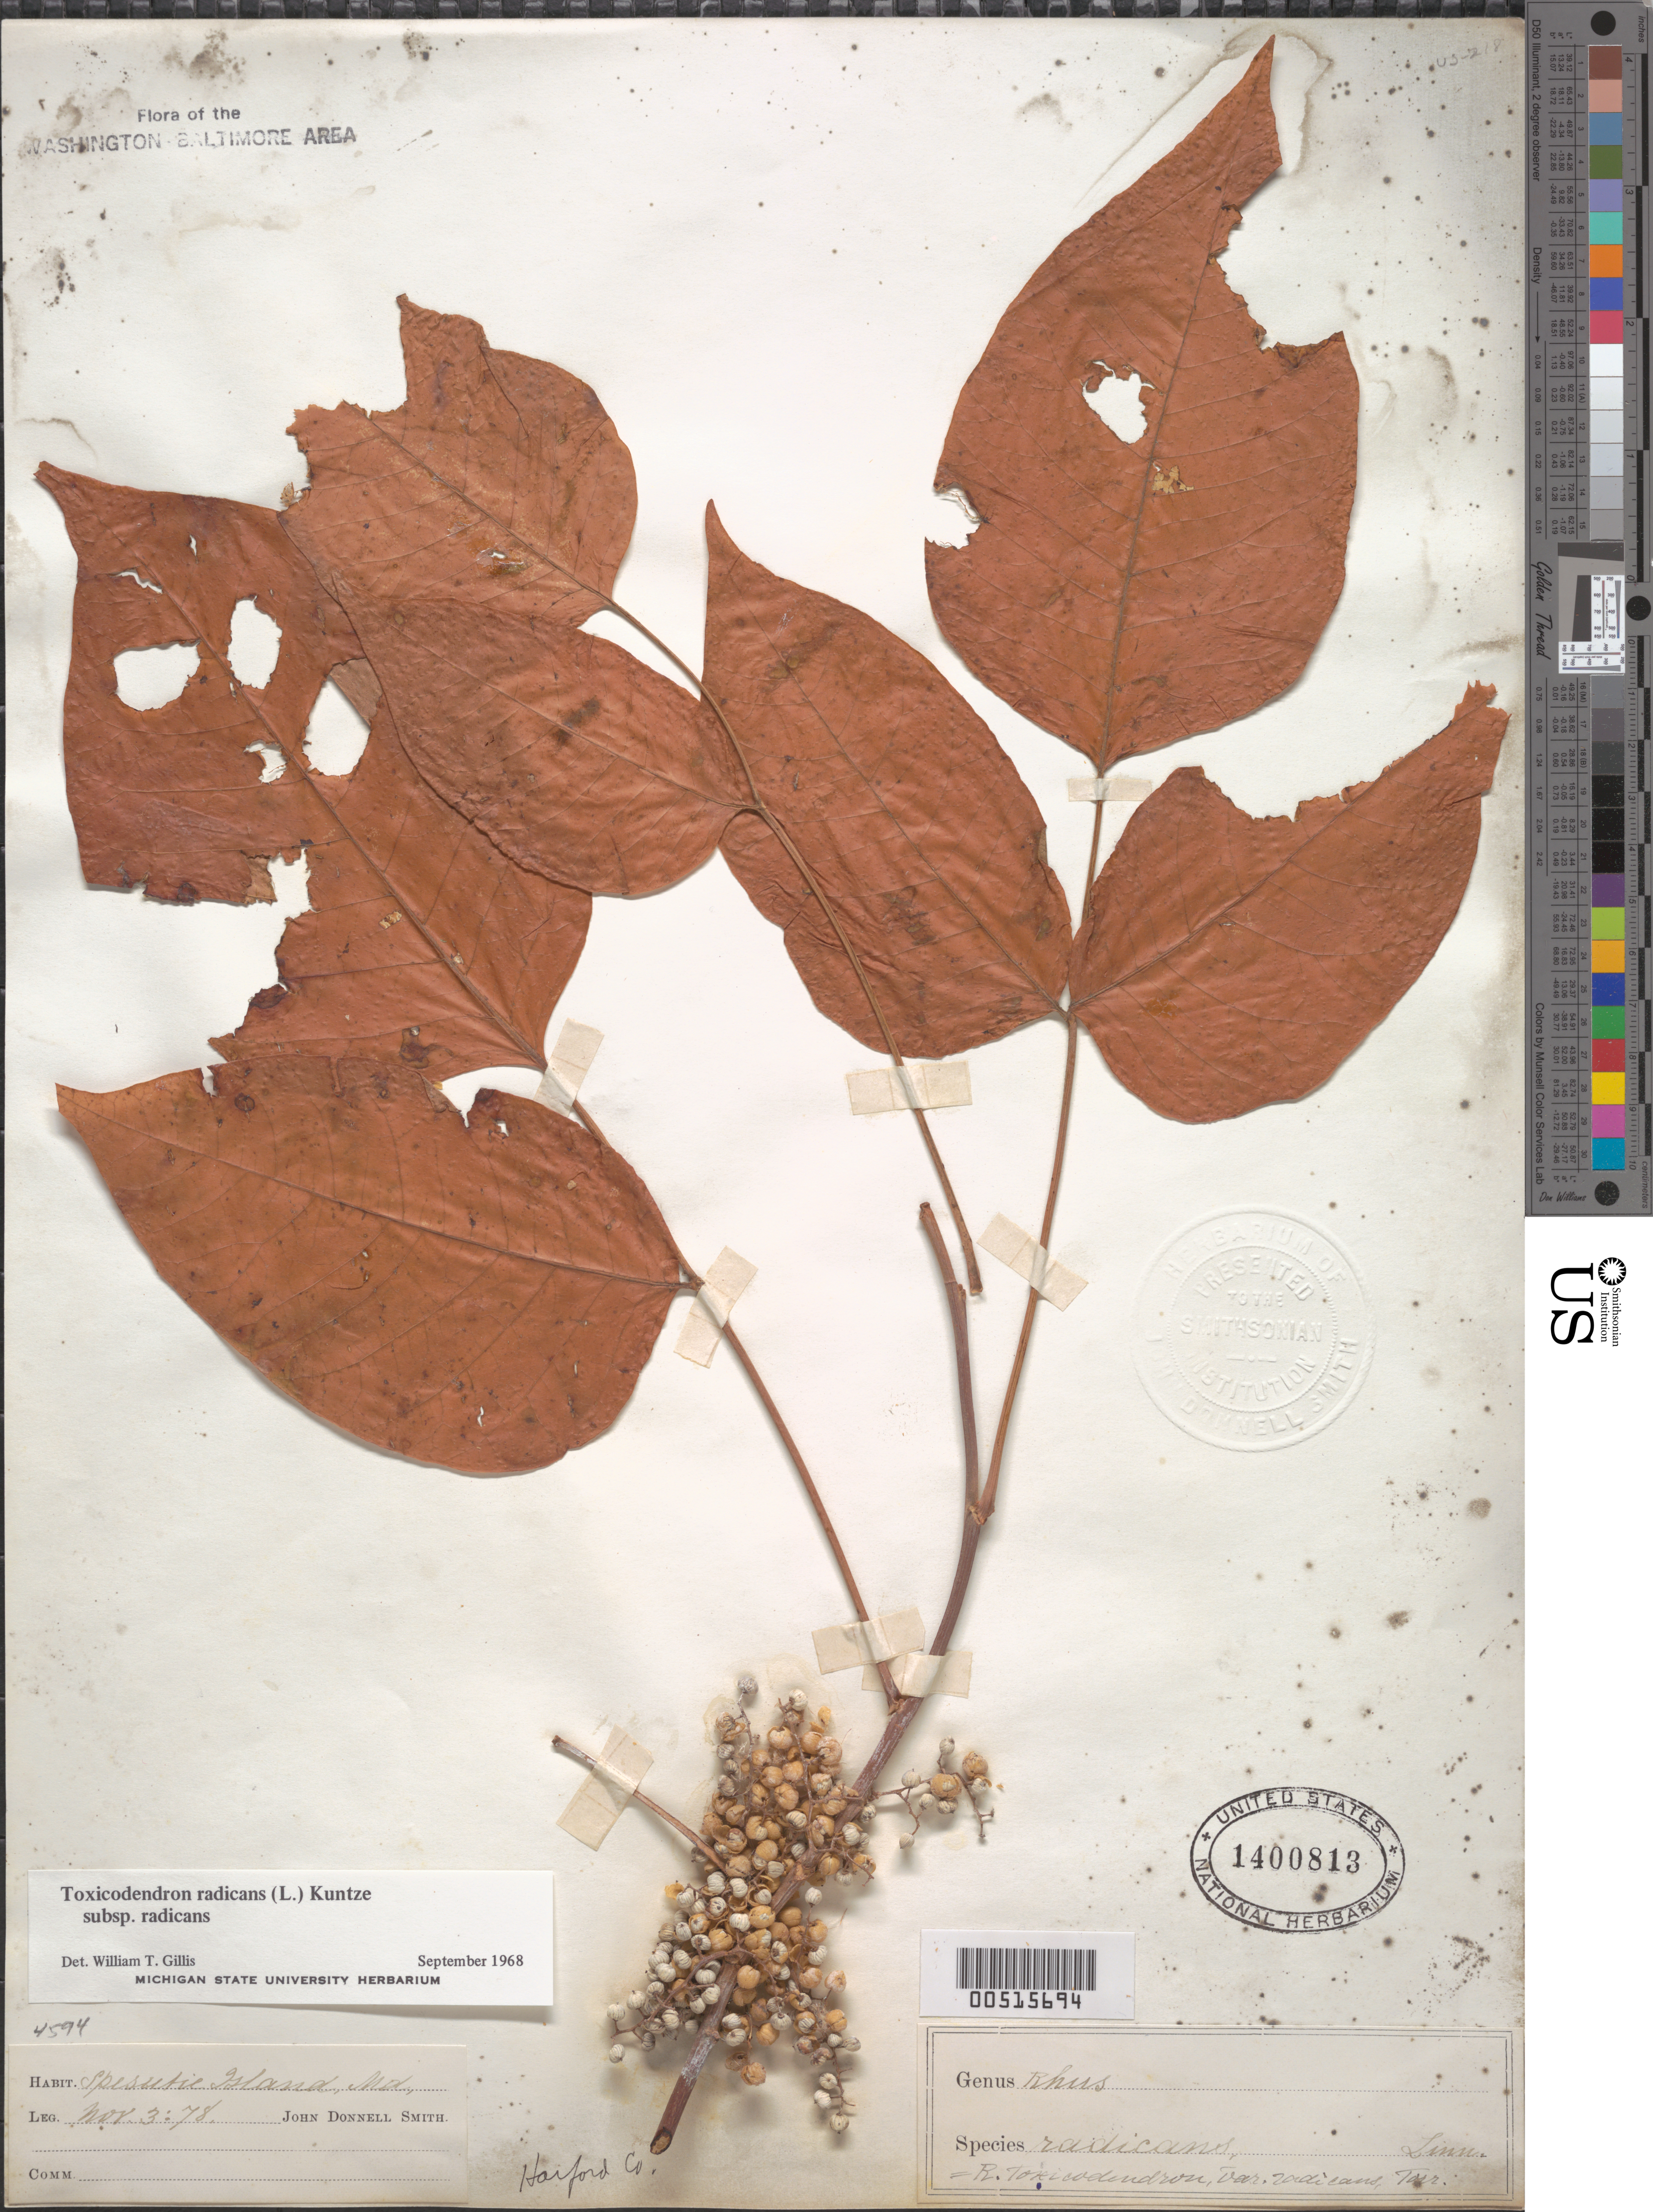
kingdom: Plantae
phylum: Tracheophyta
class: Magnoliopsida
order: Sapindales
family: Anacardiaceae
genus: Toxicodendron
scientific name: Toxicodendron radicans subsp. radicans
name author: (L.) Kuntze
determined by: Gillis, W. T.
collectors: J. Donnell Smith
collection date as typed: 03 Nov 1878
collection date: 1878-11-03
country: United States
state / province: Maryland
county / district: Harford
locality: Spesutie Island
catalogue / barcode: US 1400813